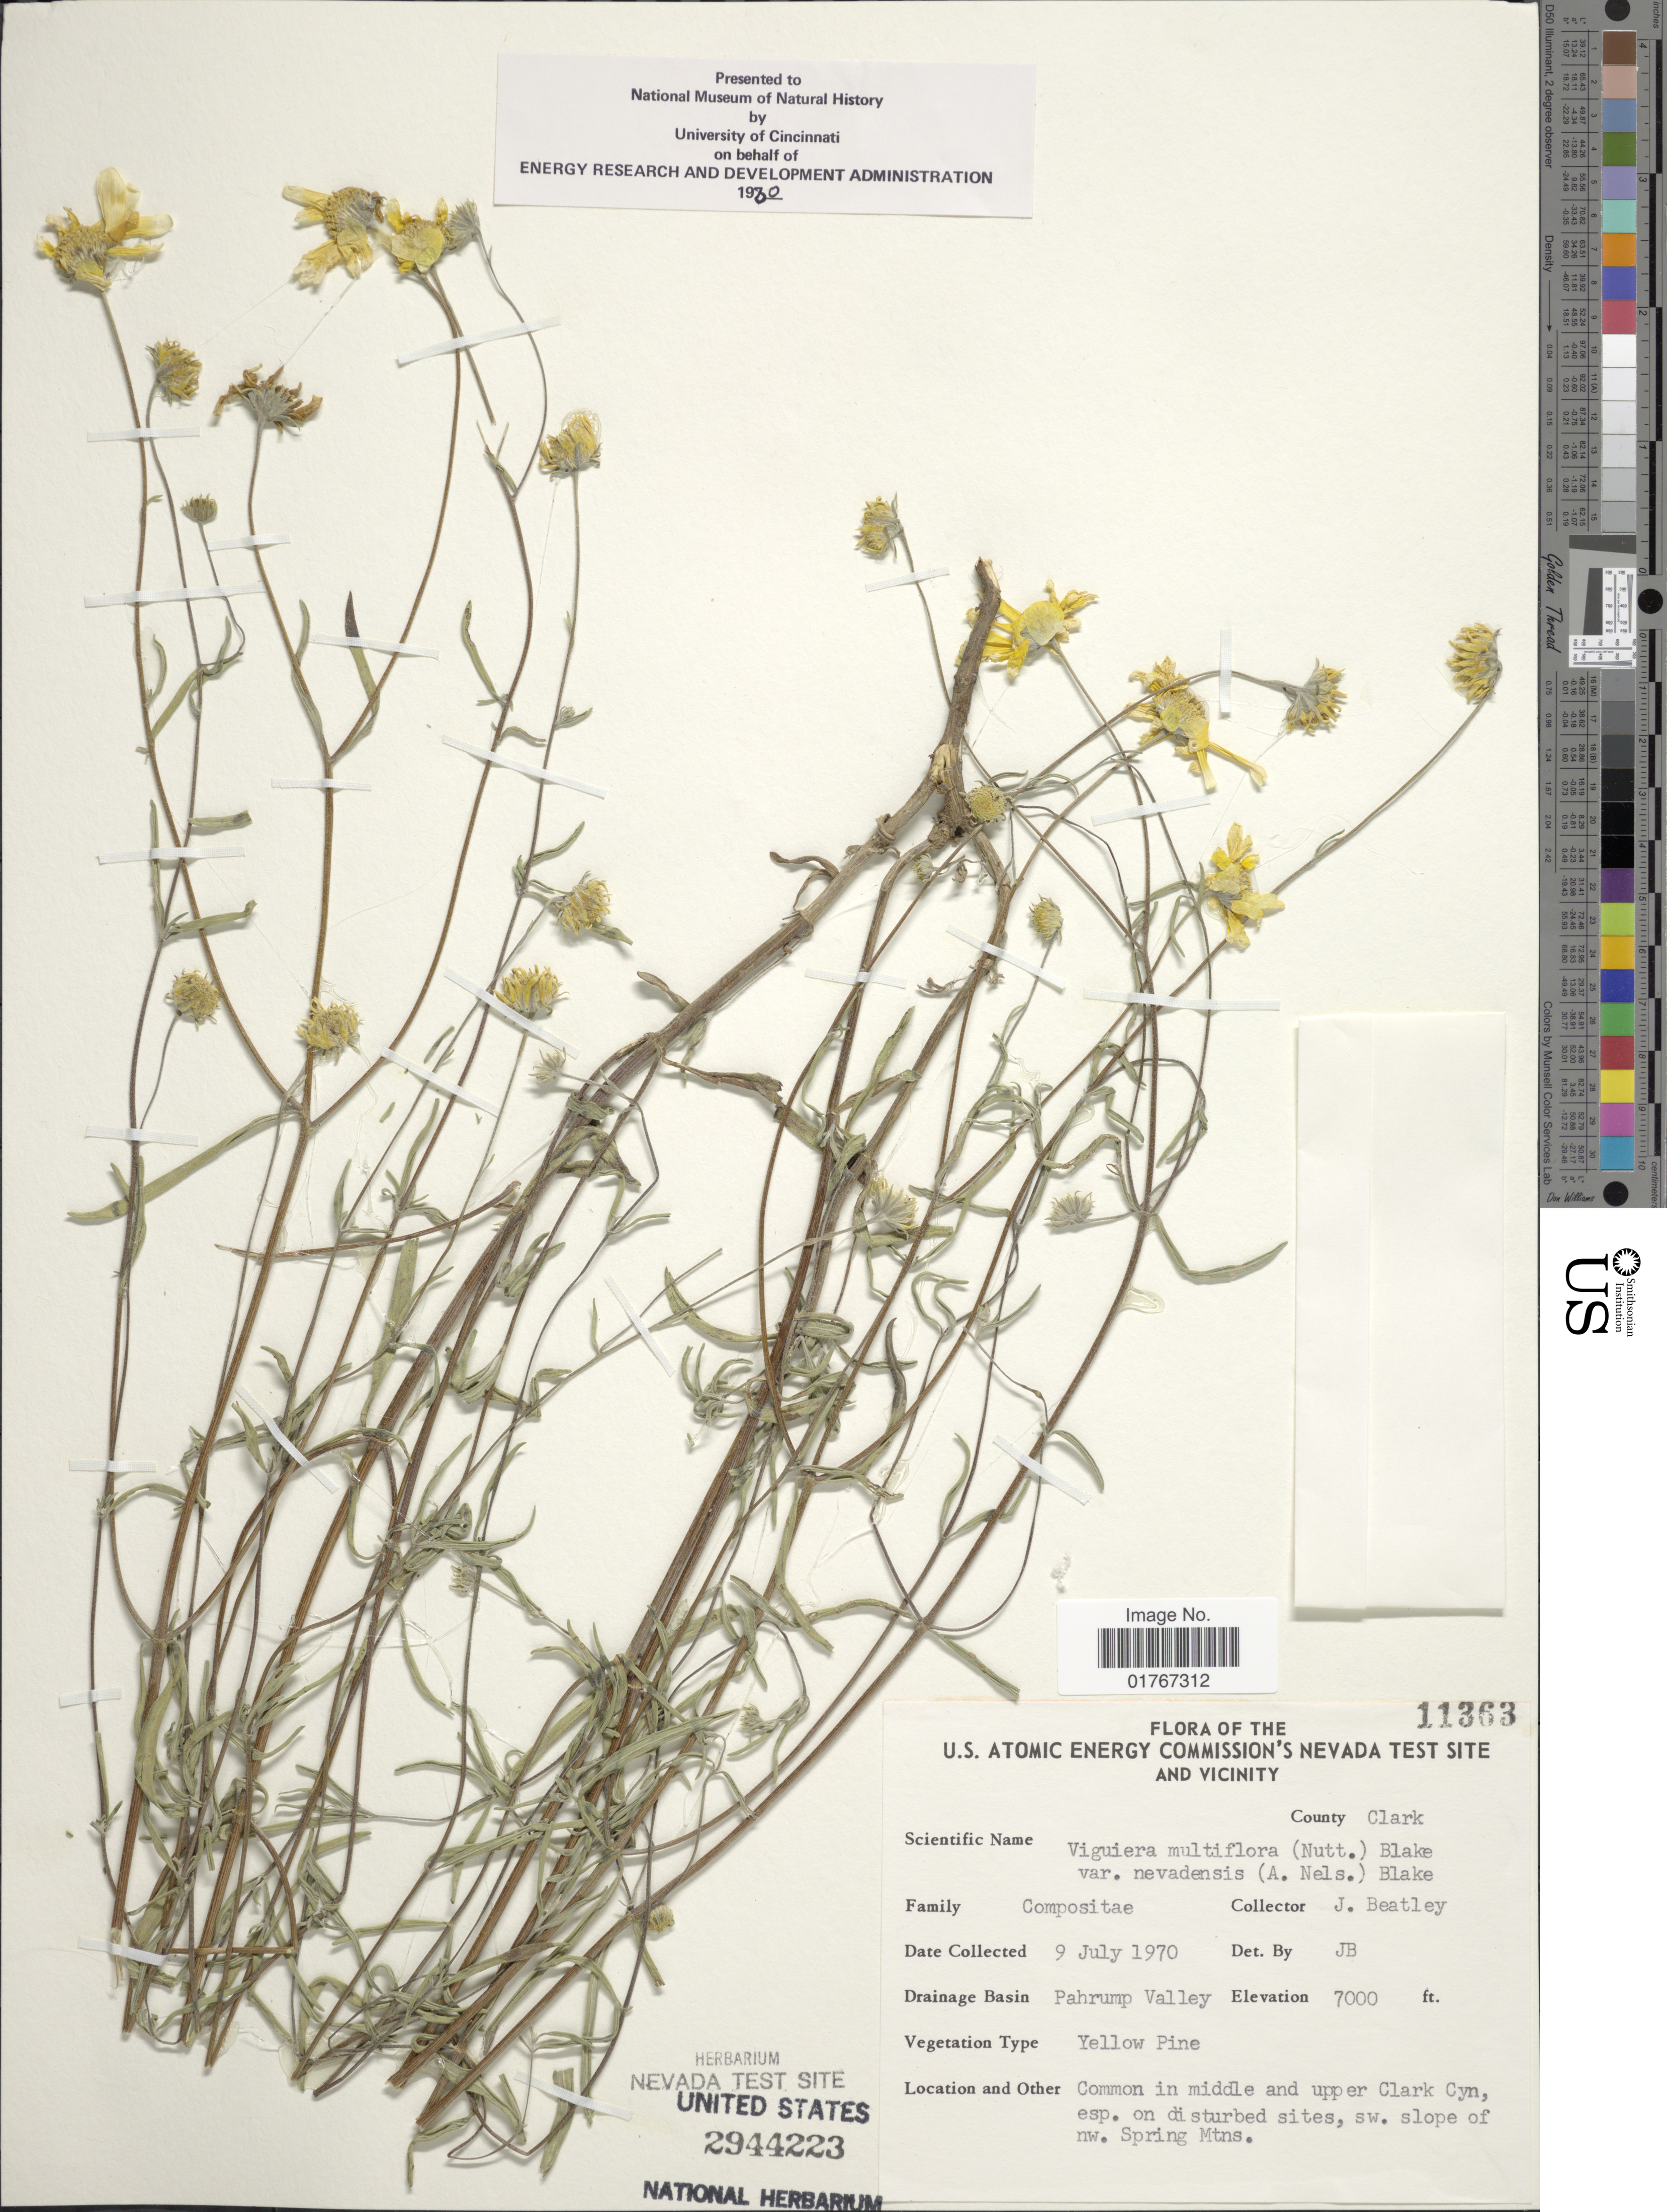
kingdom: Plantae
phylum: Tracheophyta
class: Magnoliopsida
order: Asterales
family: Asteraceae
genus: Heliomeris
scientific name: Heliomeris multiflora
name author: Nutt.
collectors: J. C. Beatley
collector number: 11363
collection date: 1970-07-09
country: United States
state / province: Nevada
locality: U.S. Atomic Energy Commission's Nevada Test Site and vicinity, County Clark, Drainage Basin Pahrump Valley, common in middle and upper Clark Cyn, esp. on disturbed sites, sw. slope of nw Spring Mtns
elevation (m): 2134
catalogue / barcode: US 2944223